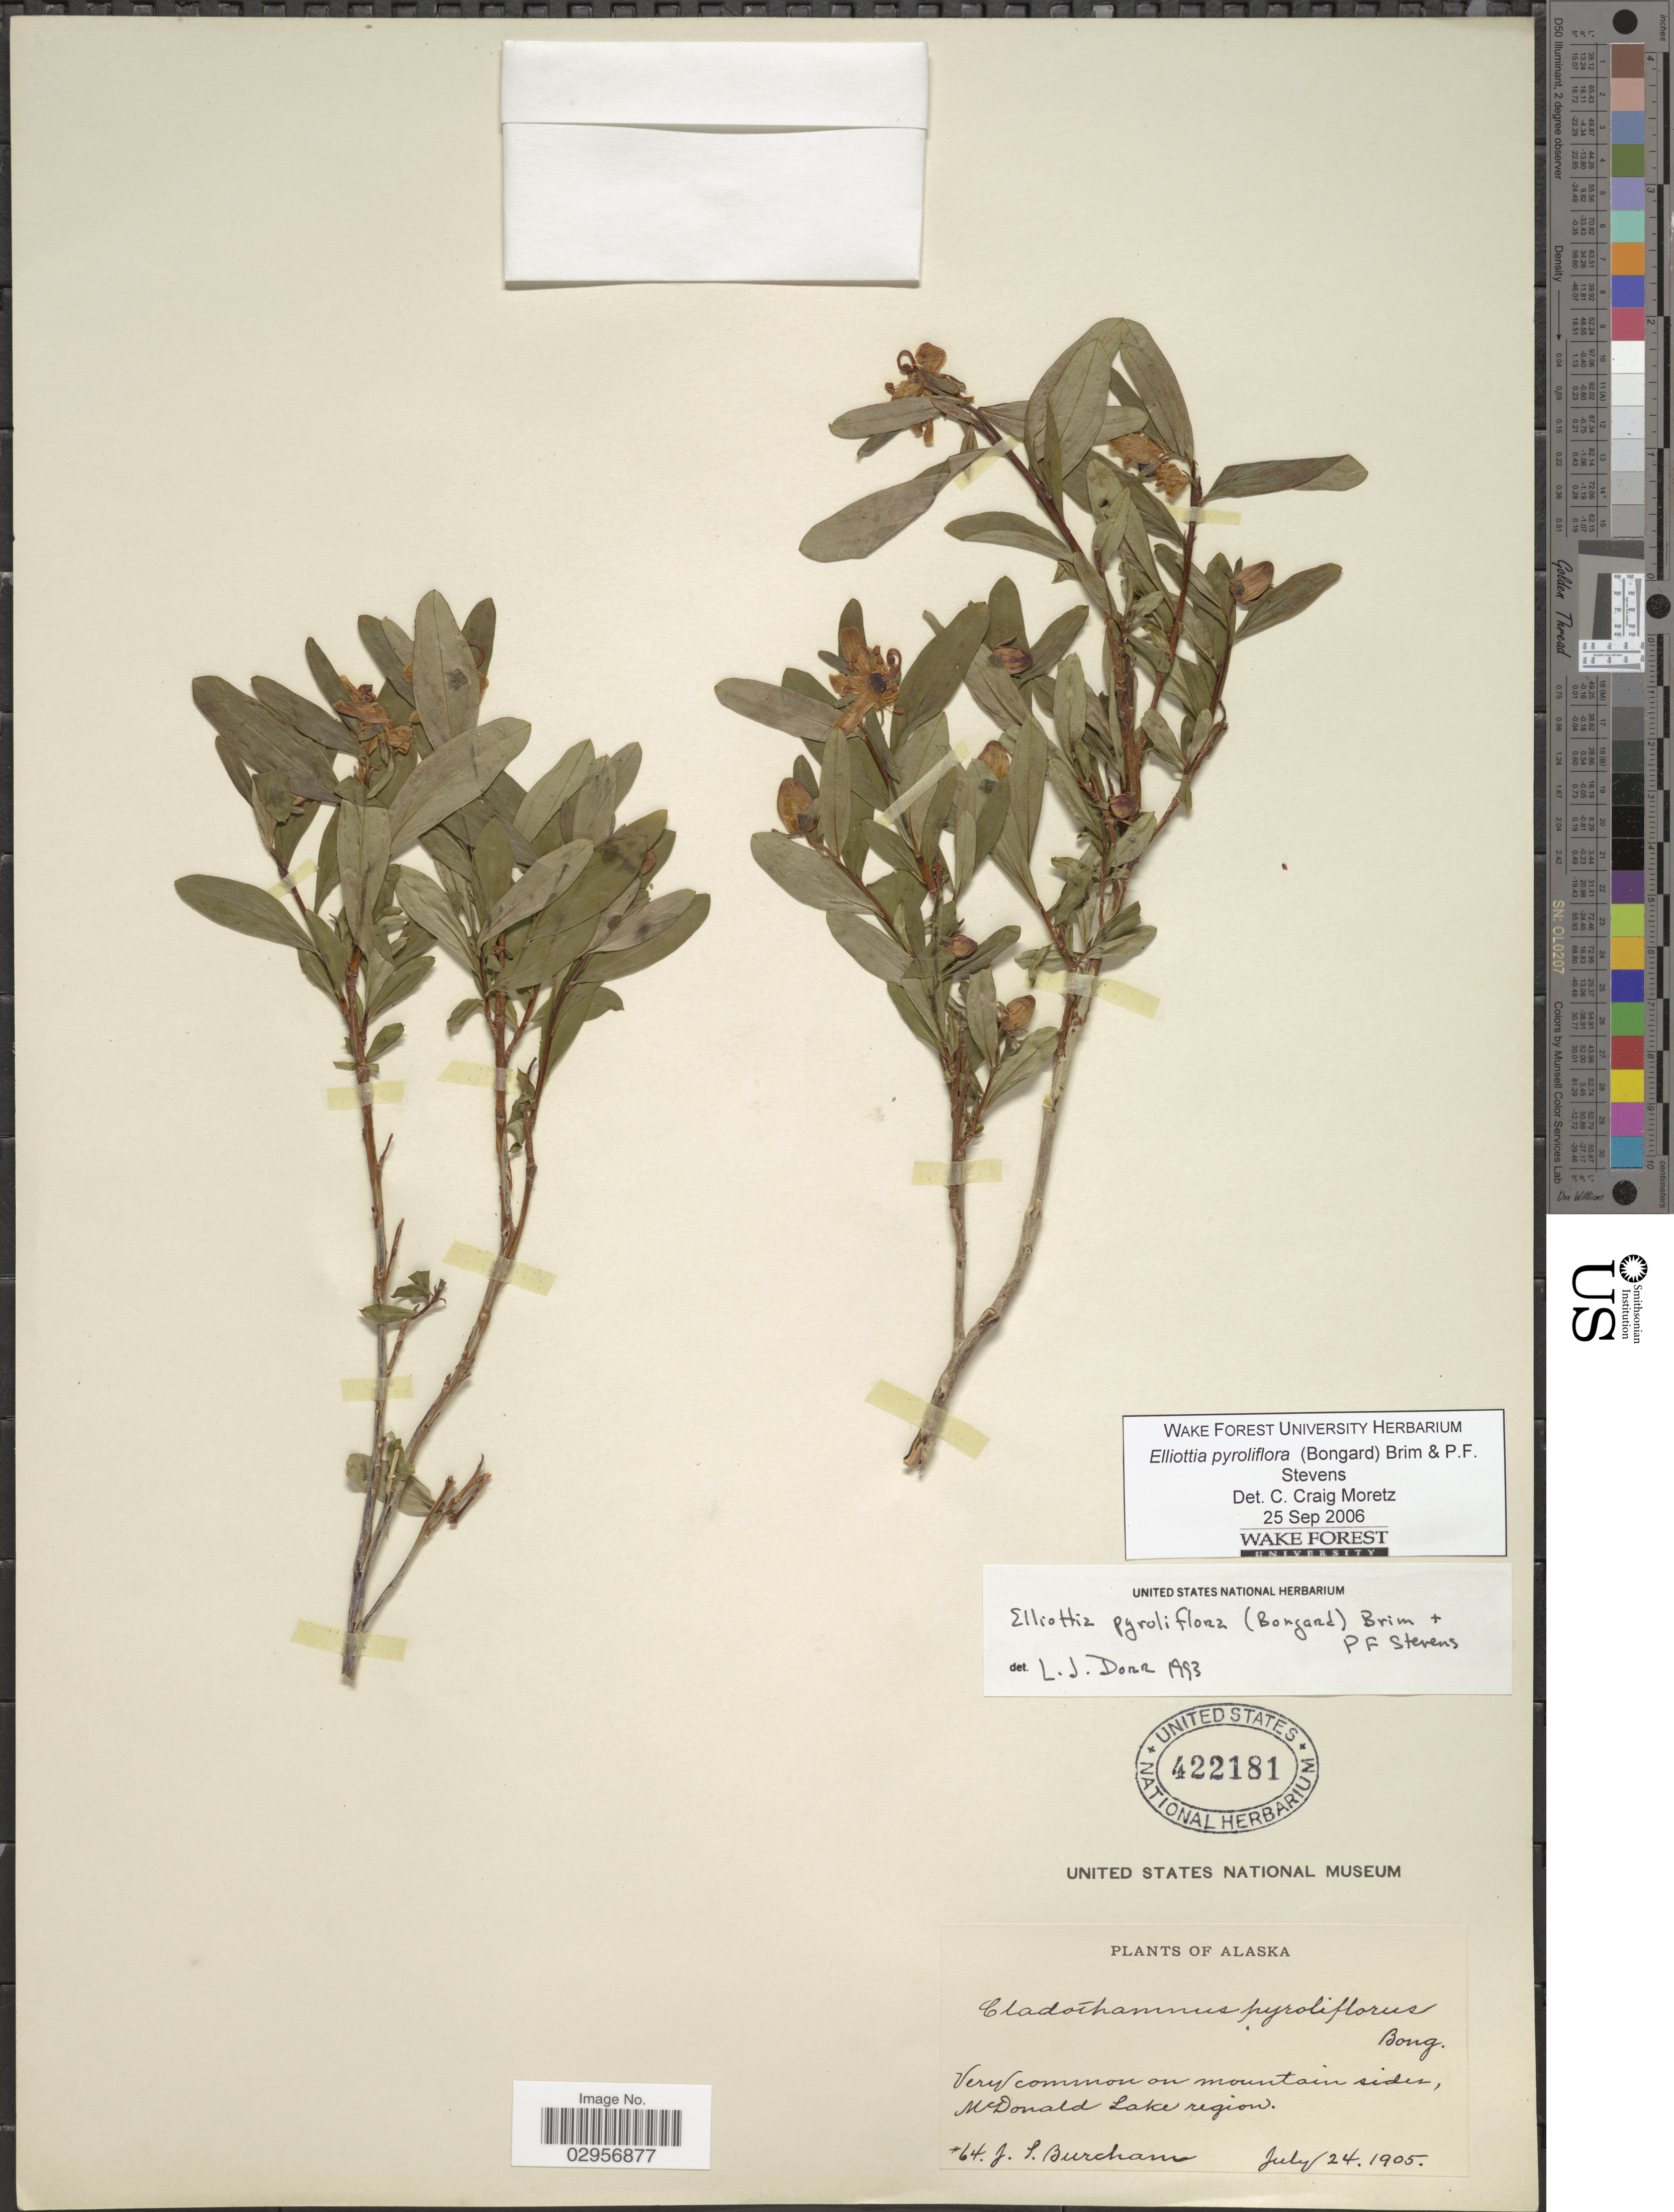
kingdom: Plantae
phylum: Tracheophyta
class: Magnoliopsida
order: Ericales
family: Ericaceae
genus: Elliottia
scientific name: Elliottia pyroliflora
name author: (Bong.) P.F. Stevens & Brim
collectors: J. Burcham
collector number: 64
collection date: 1905-07-24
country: United States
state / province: Alaska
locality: Very common on mountain sides, McDonald Lake region.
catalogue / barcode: US 422181